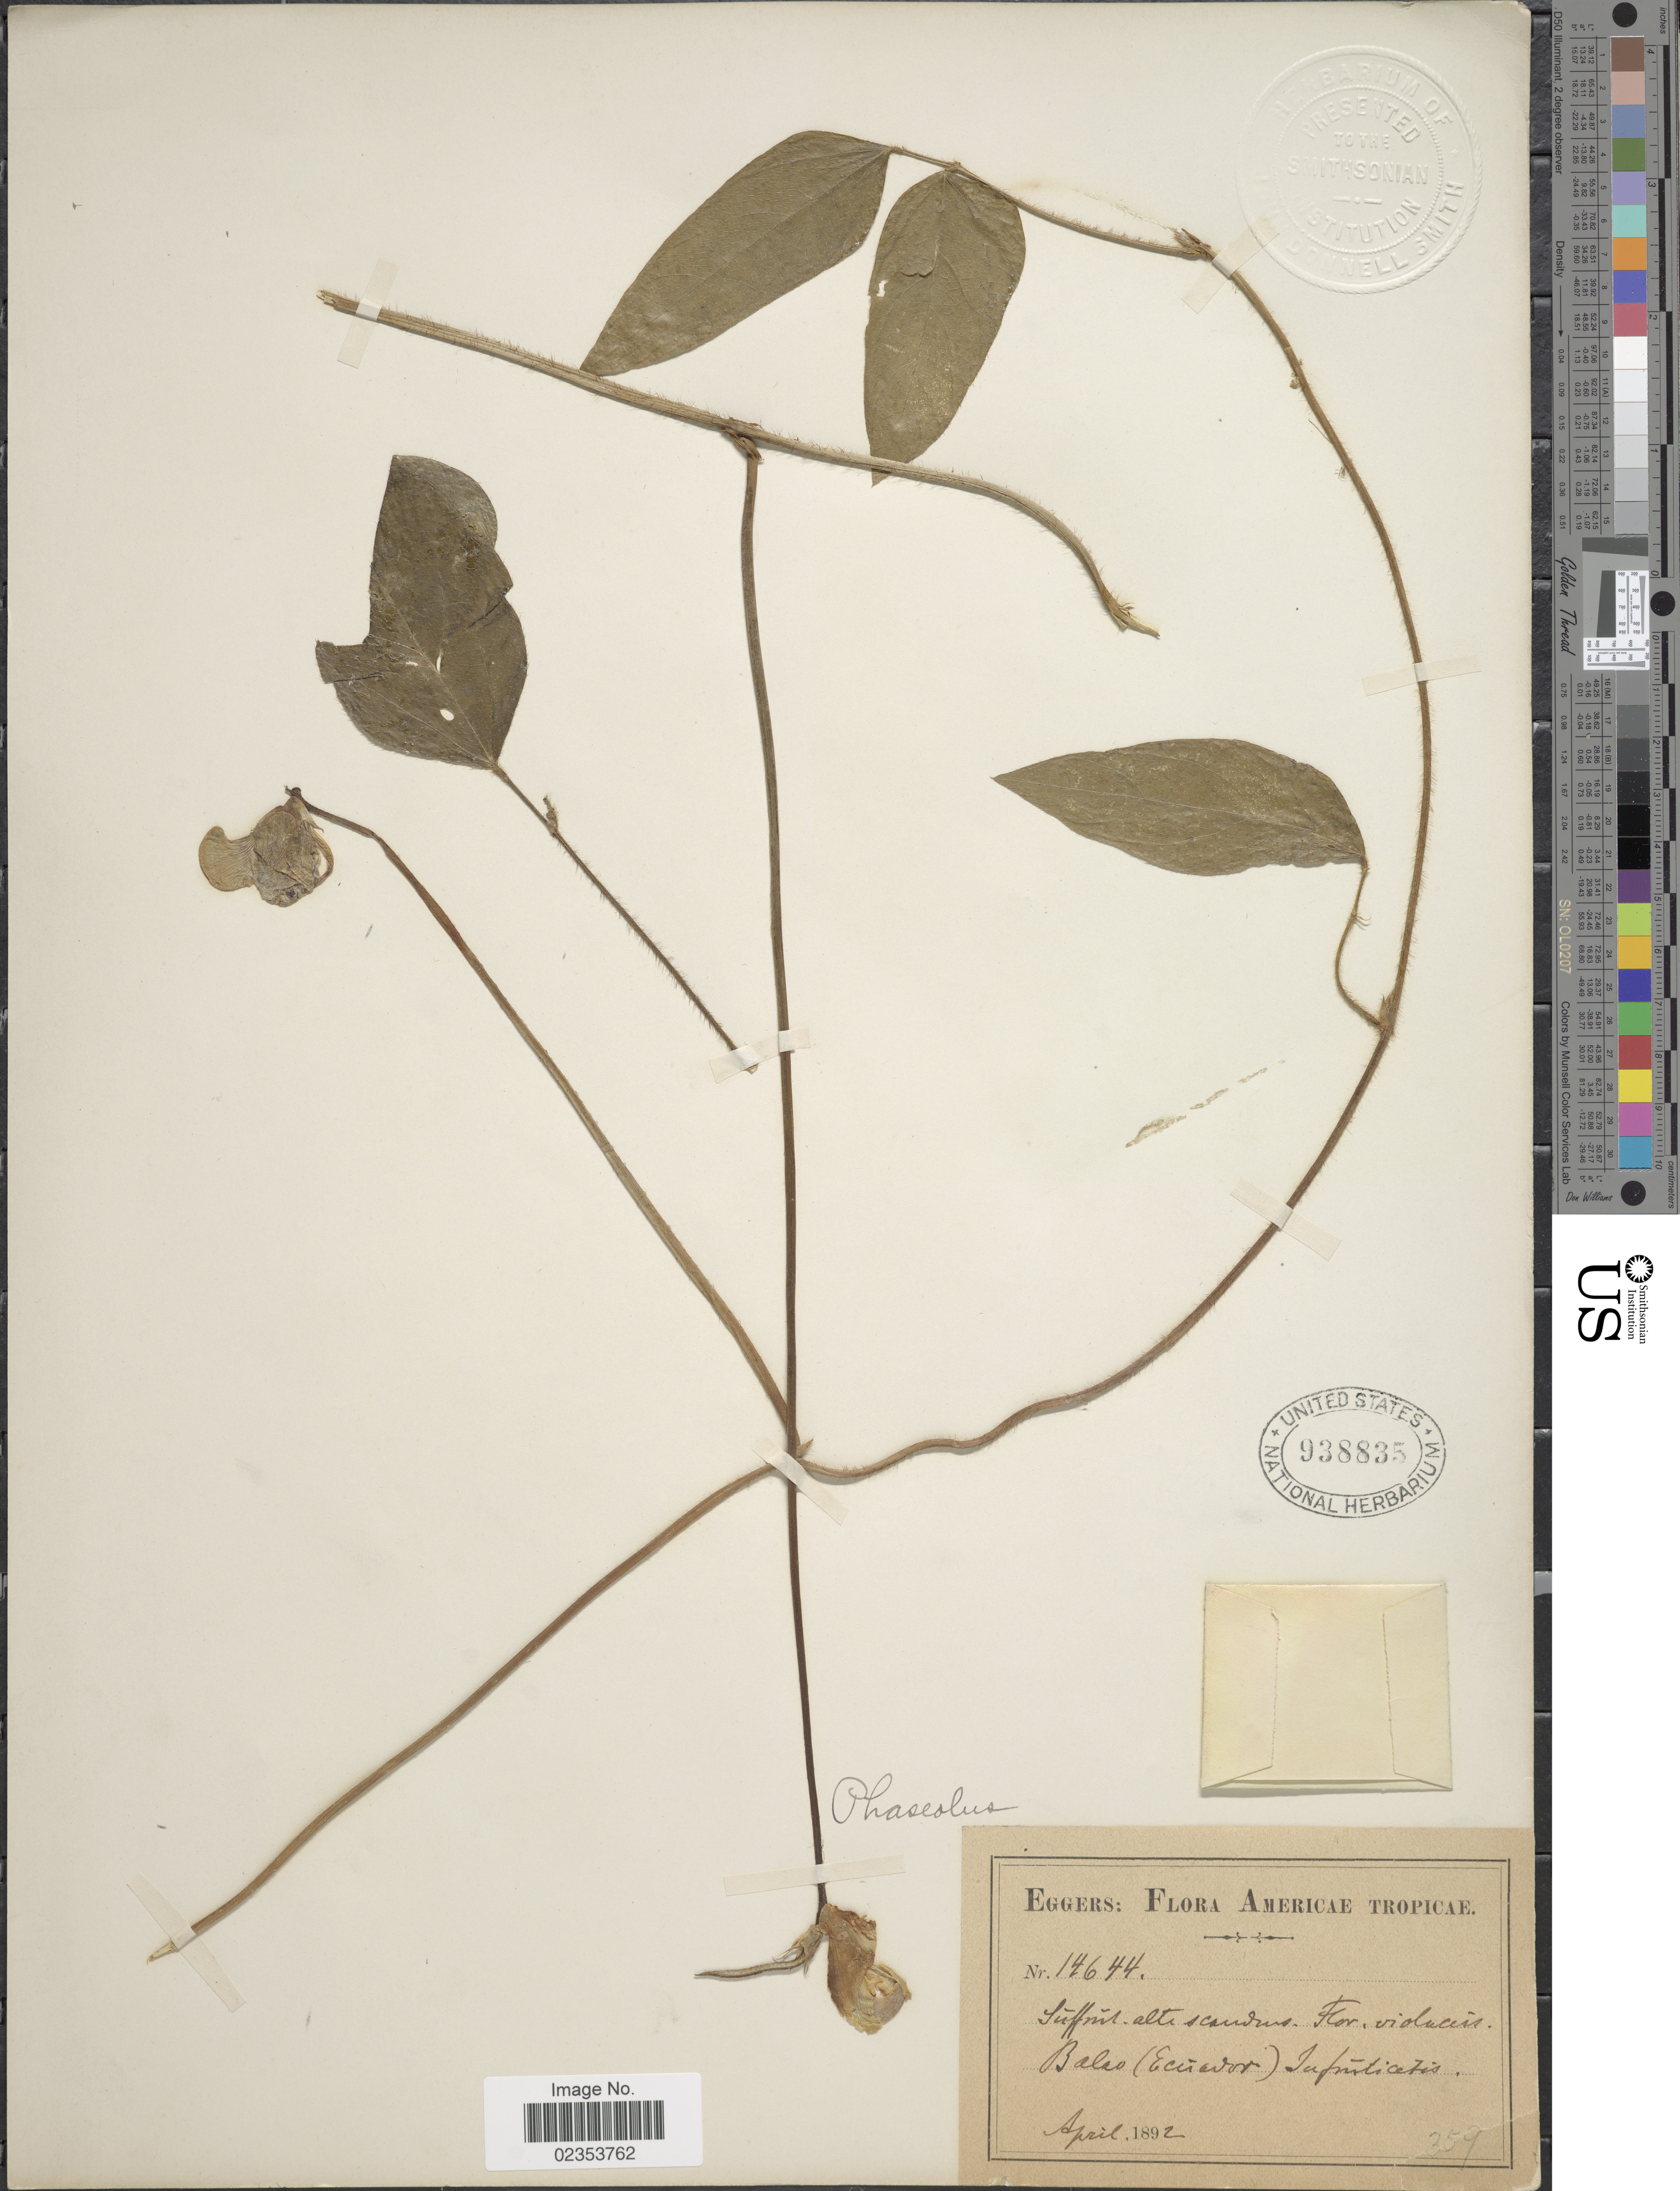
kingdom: Plantae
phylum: Tracheophyta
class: Magnoliopsida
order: Fabales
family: Fabaceae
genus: Vigna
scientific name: Vigna vexillata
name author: (L.) A. Rich.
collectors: -. Eggers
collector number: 14644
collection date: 1892-04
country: Ecuador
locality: Balao. In fruticetis.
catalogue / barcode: US 938835